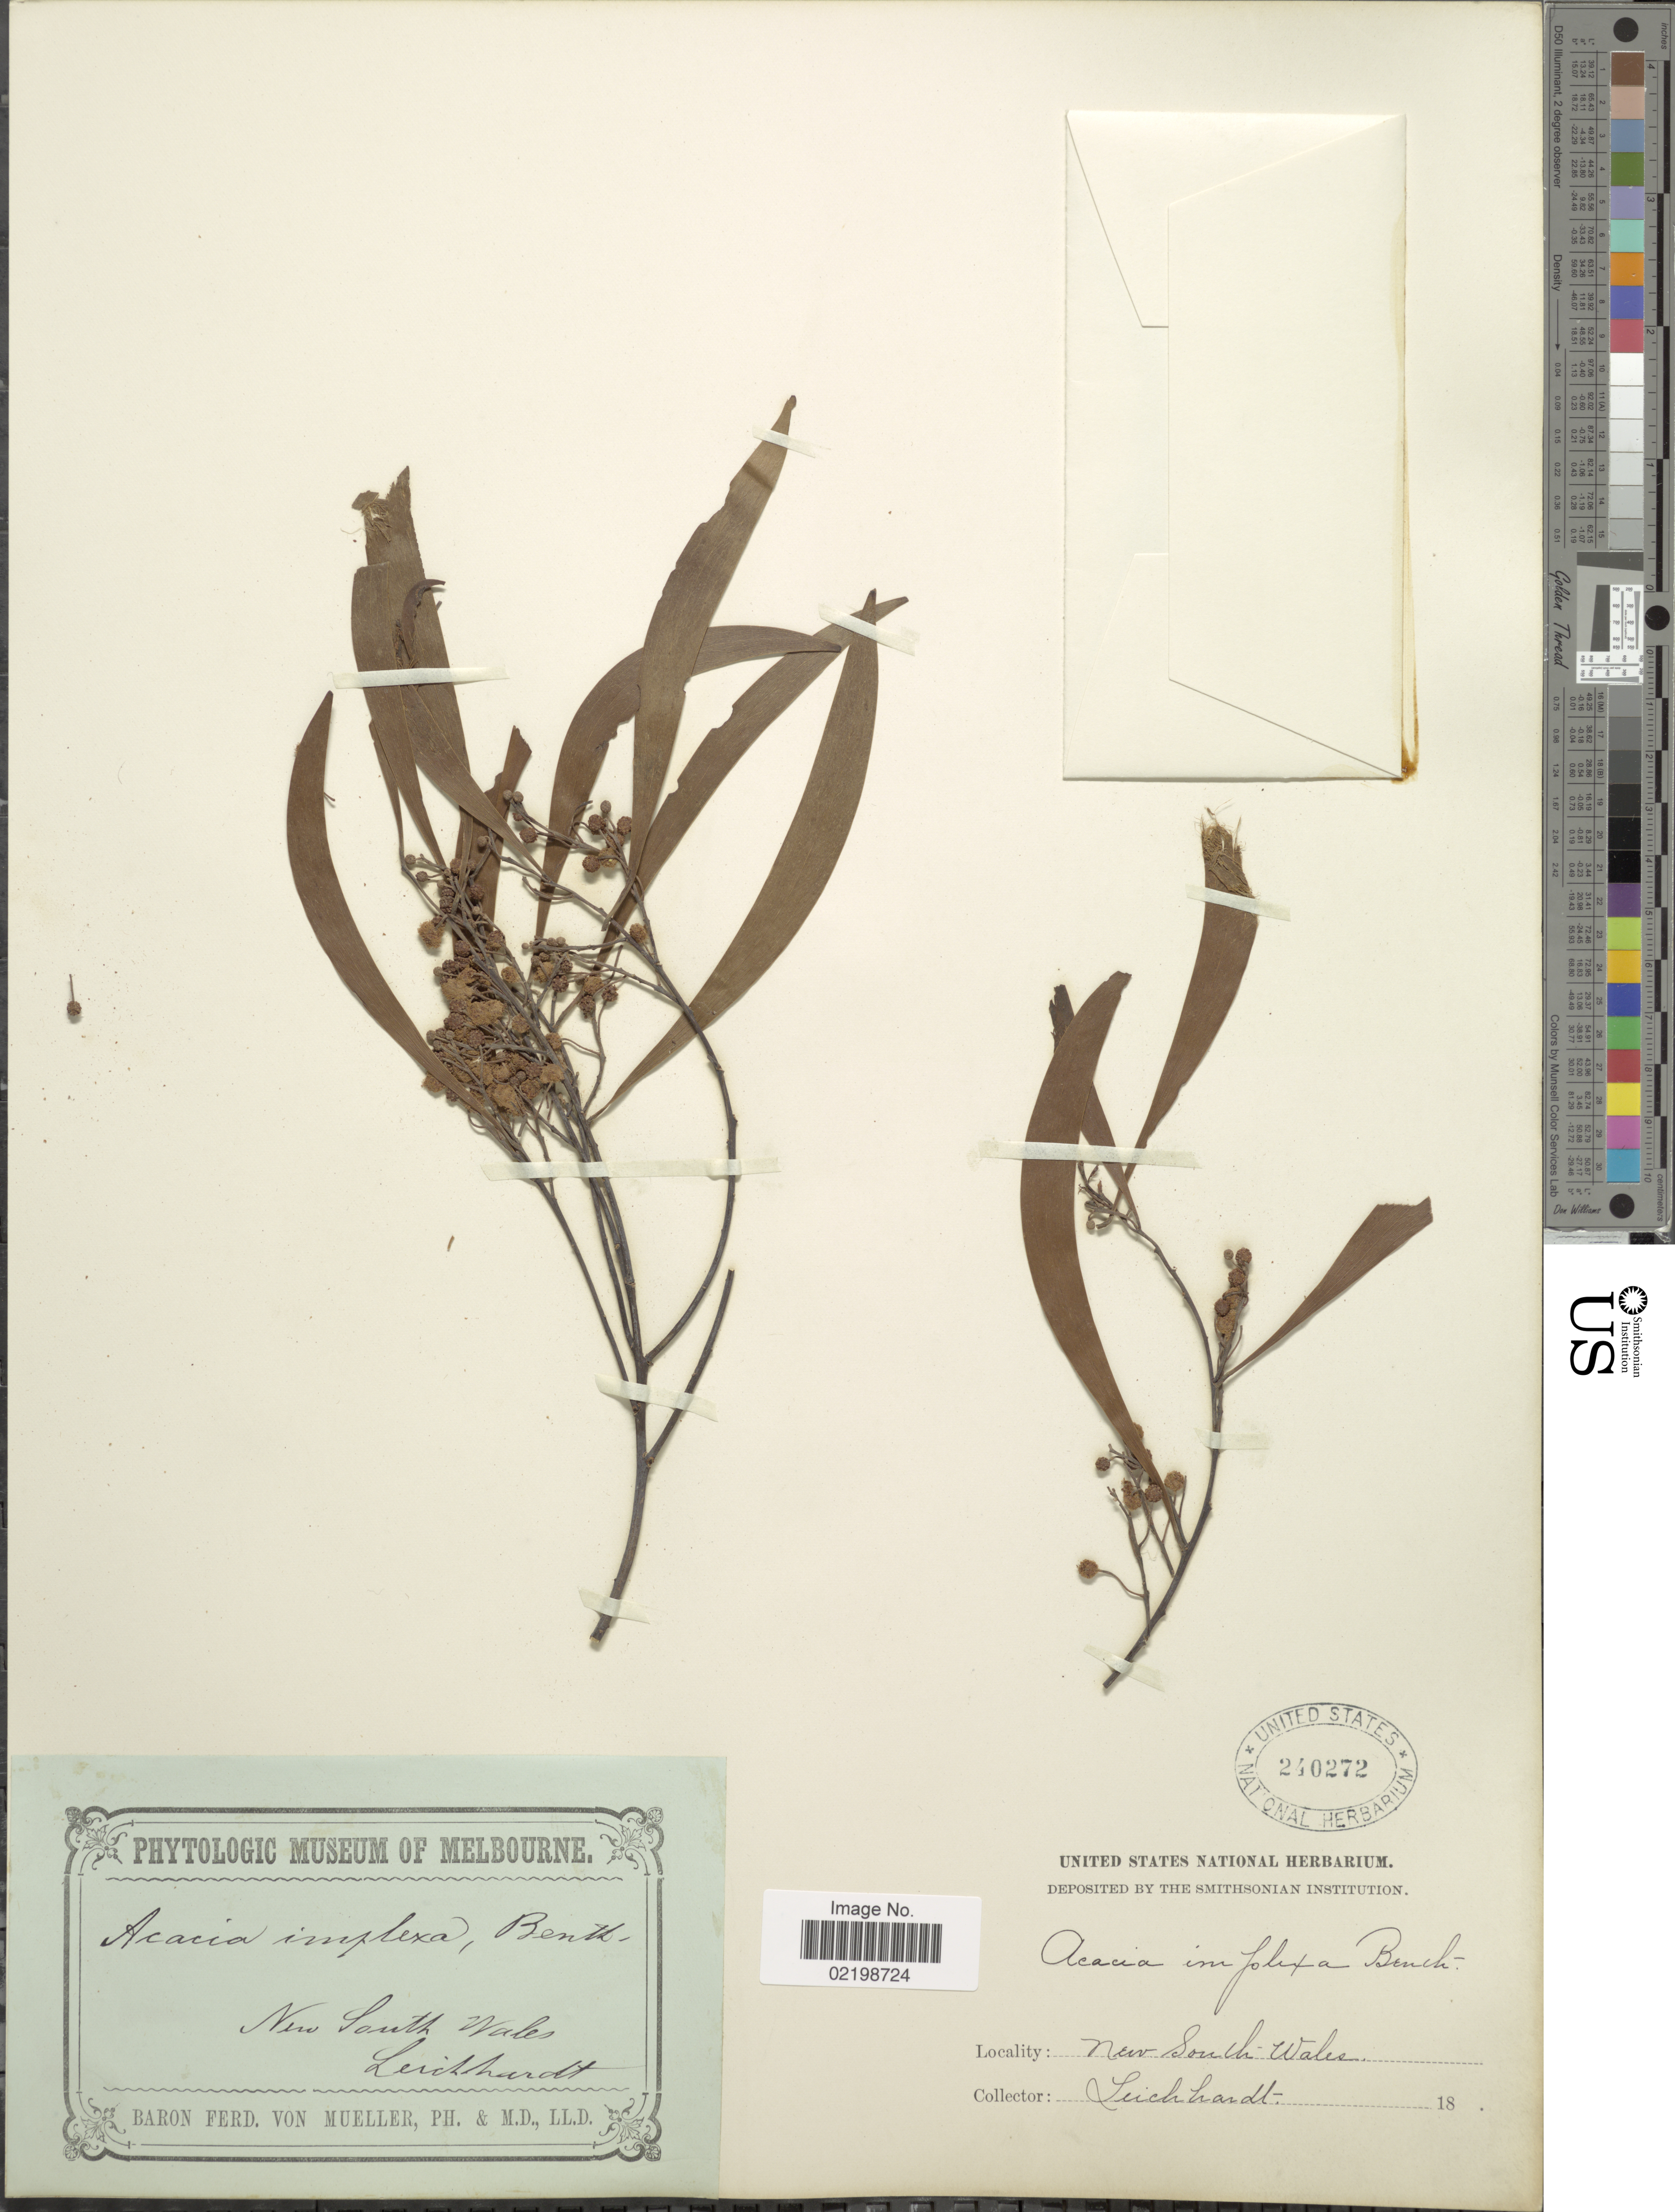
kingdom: Plantae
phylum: Tracheophyta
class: Magnoliopsida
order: Fabales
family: Fabaceae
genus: Acacia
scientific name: Acacia implexa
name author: Benth.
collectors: Leichhardt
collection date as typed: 18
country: Australia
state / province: New South Wales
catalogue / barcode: US 240272